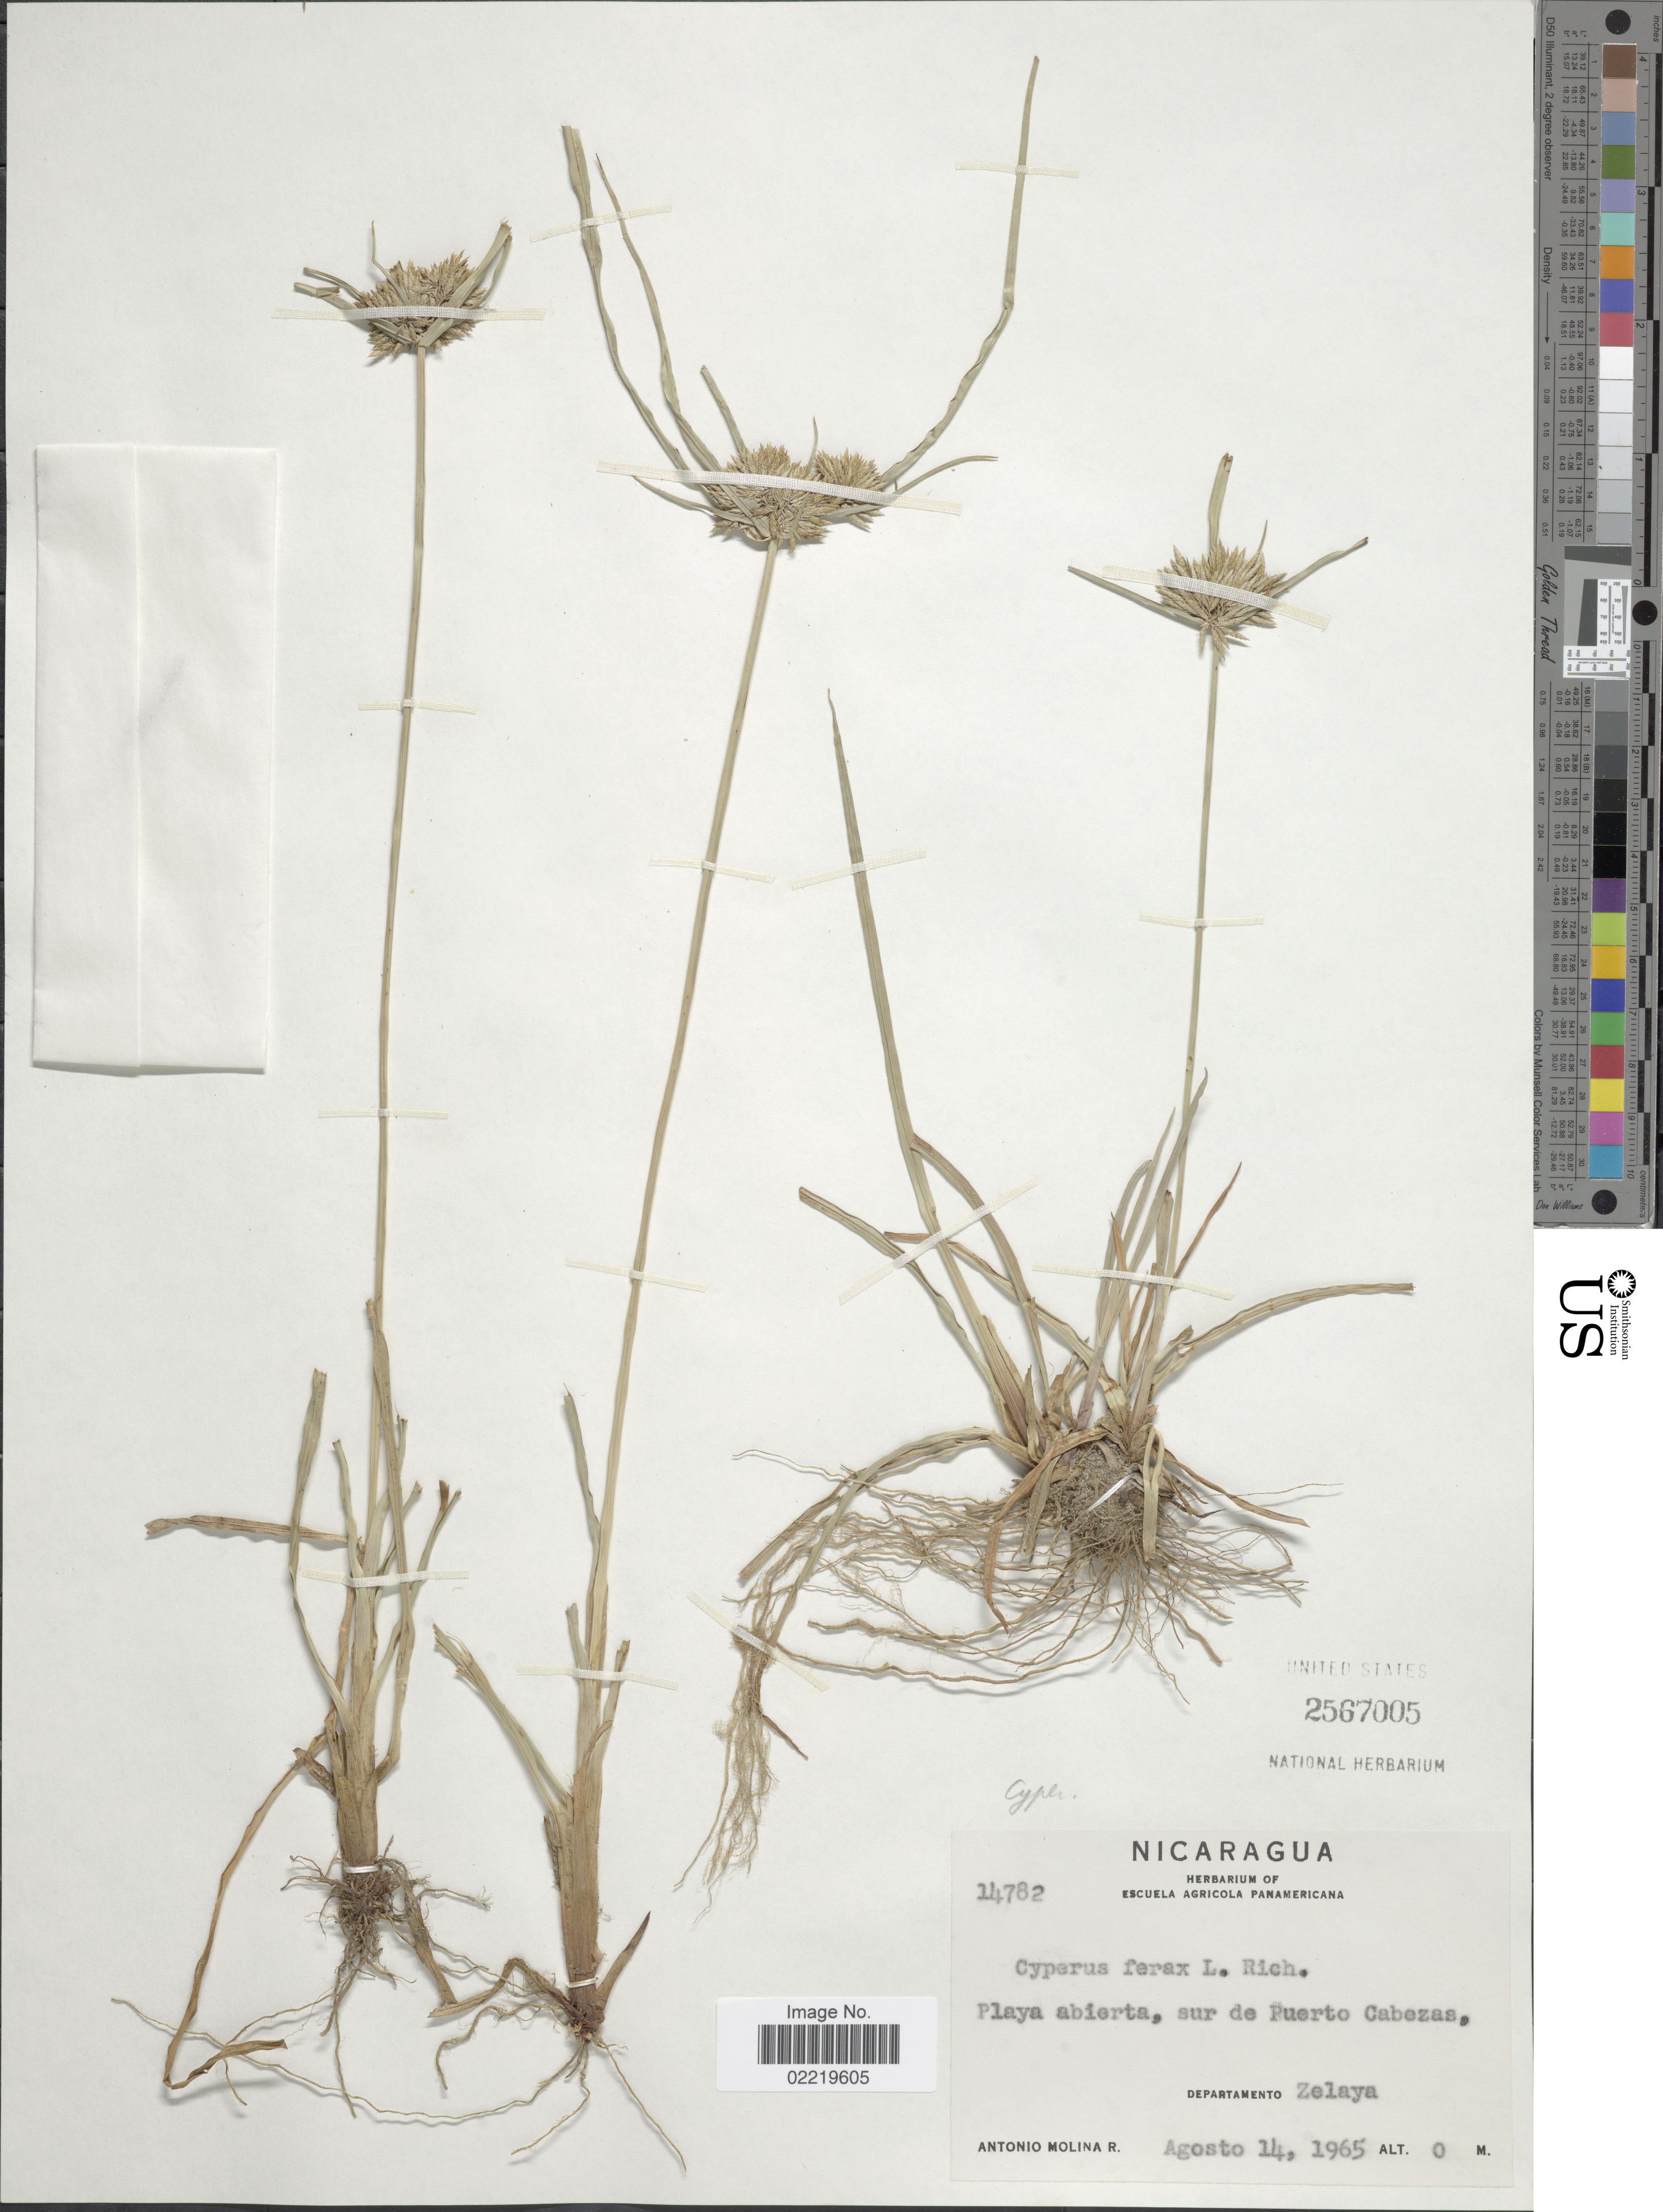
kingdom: Plantae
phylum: Tracheophyta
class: Liliopsida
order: Poales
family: Cyperaceae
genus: Cyperus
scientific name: Cyperus odoratus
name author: L.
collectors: A. Molina R.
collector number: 14782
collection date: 1965-08-14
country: Nicaragua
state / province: Atlantico Norte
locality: Playa abierta, sur de Puerto Cabezas, Departamento Zelaya.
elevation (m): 0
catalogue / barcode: US 2567005